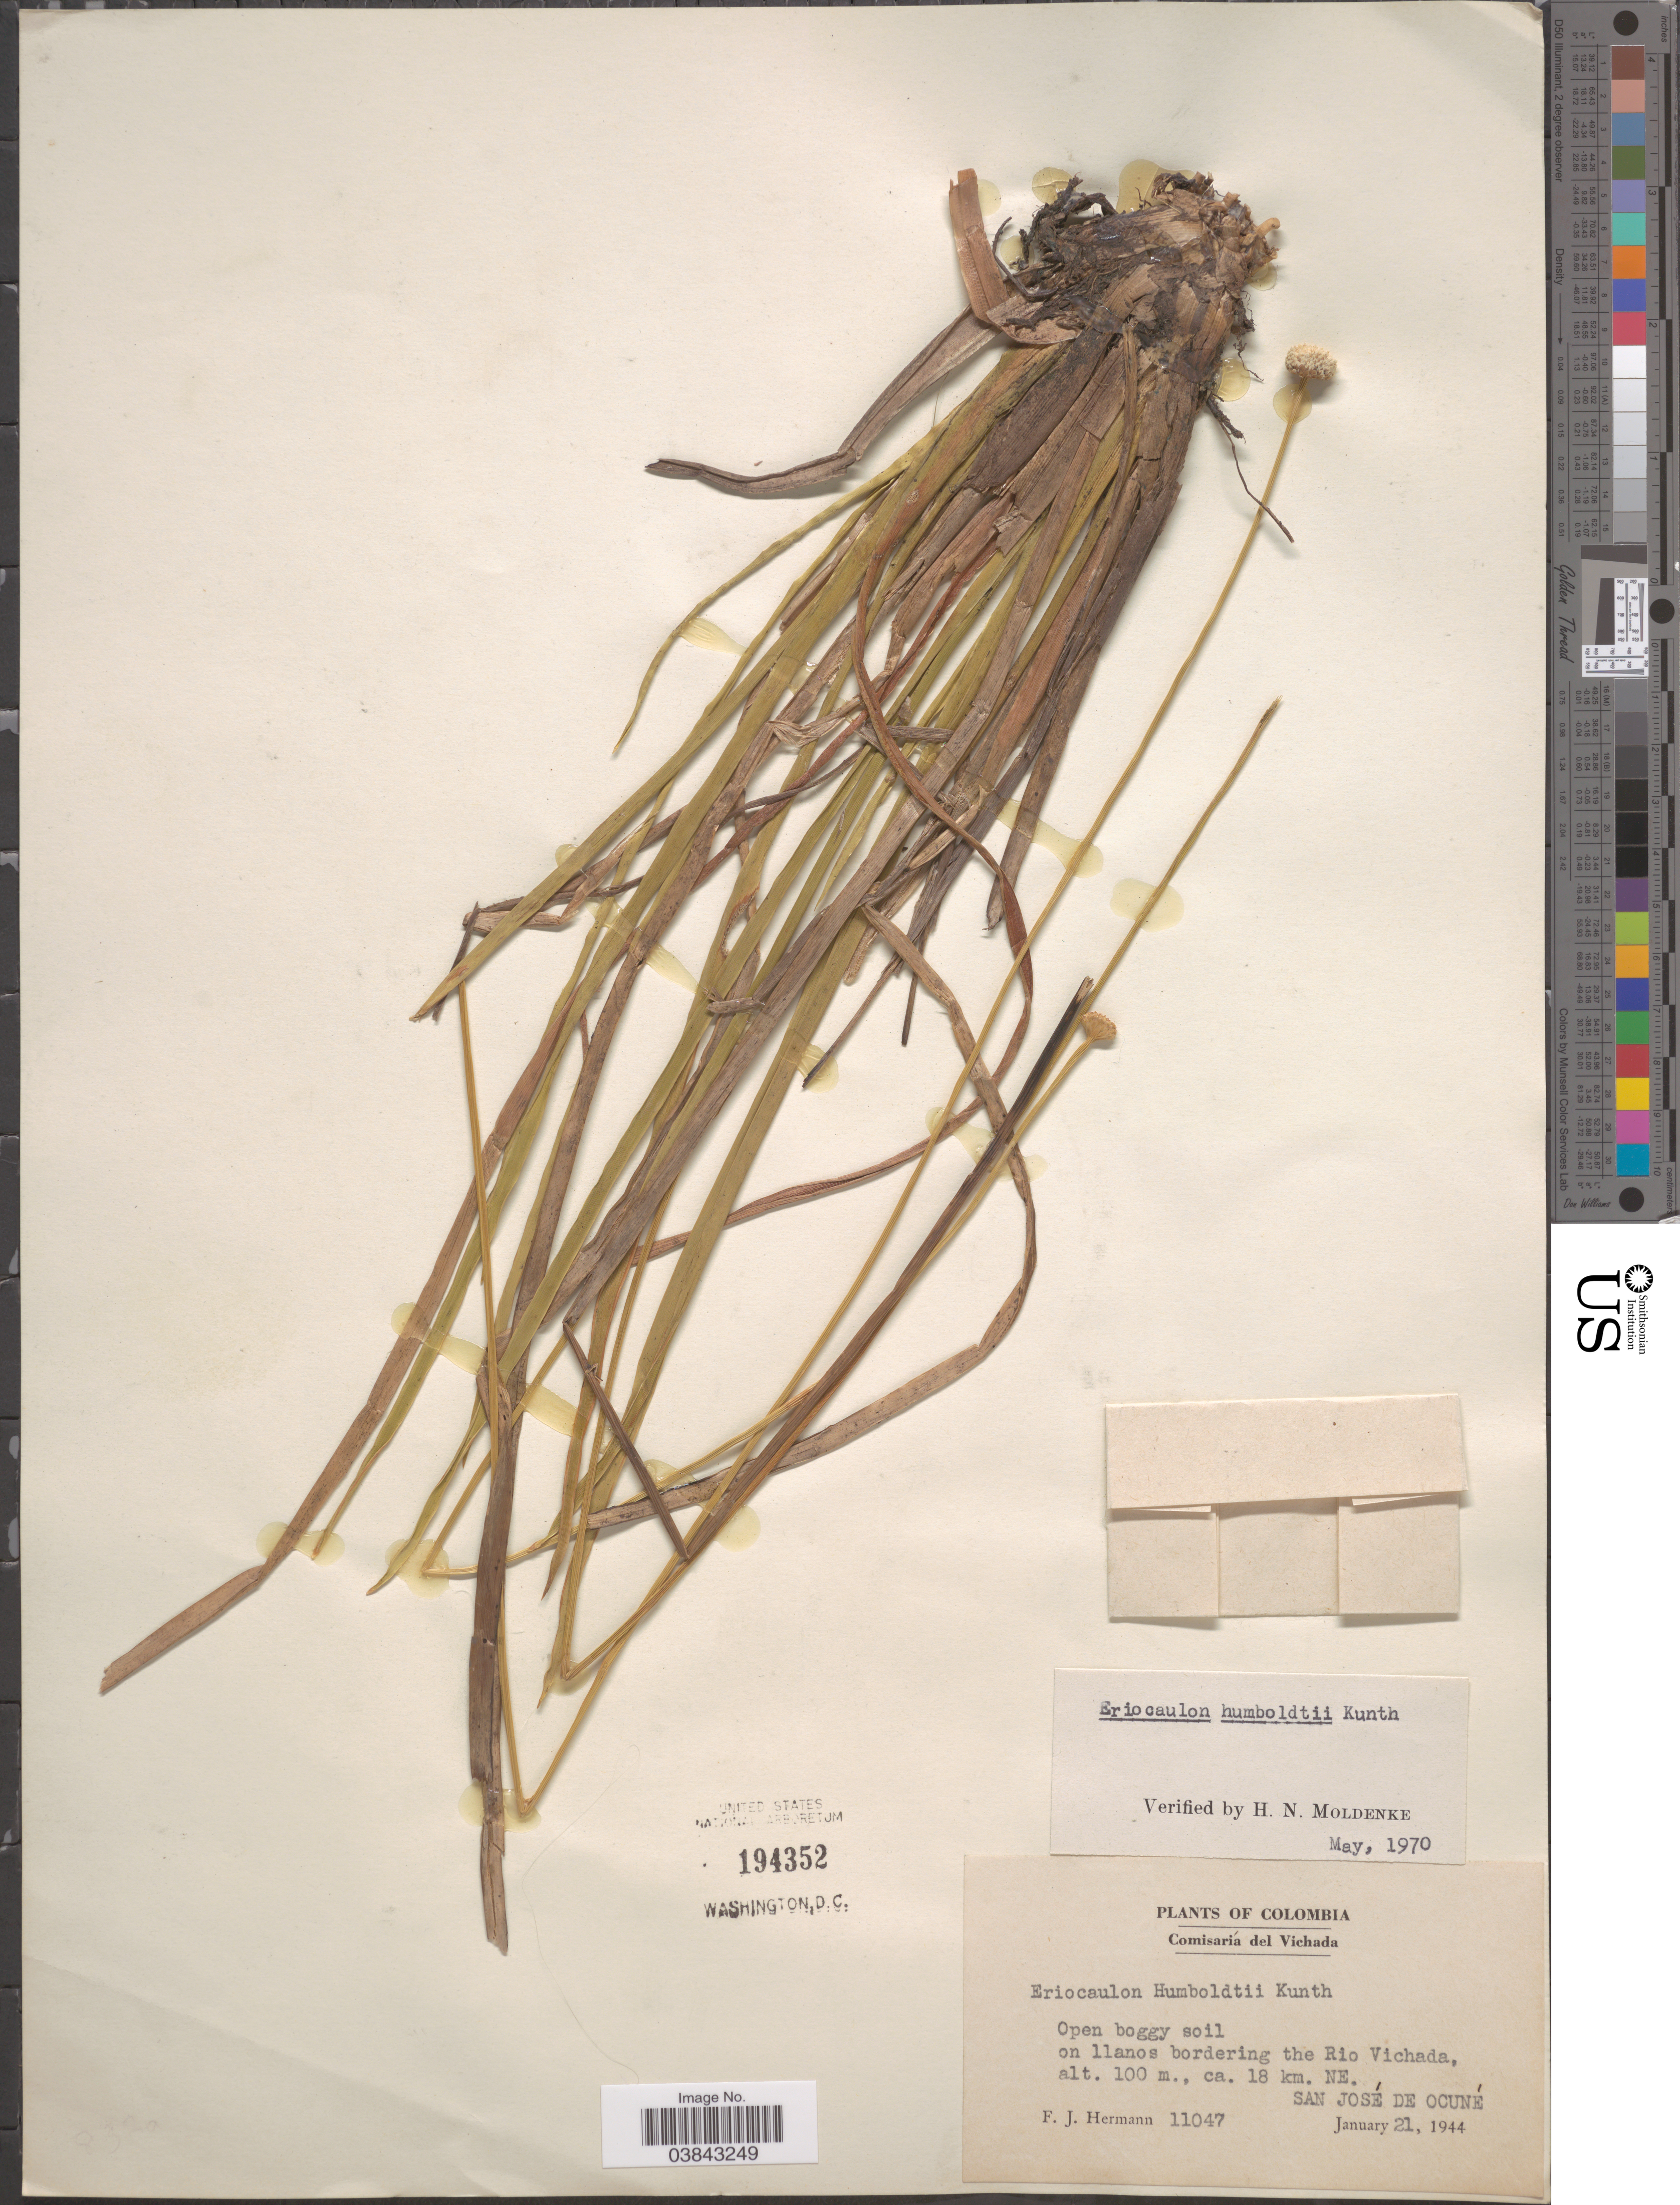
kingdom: Plantae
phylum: Tracheophyta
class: Liliopsida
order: Poales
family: Eriocaulaceae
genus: Eriocaulon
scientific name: Eriocaulon humboldtii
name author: Kunth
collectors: F. J. Hermann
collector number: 11047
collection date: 1944-01-21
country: Colombia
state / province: Vichada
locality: Comisaría del Vichada. On llanos bordering the Rio Vichada, ca. 18 km. NE. San José de Ocuné.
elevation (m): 100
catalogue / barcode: US 194352